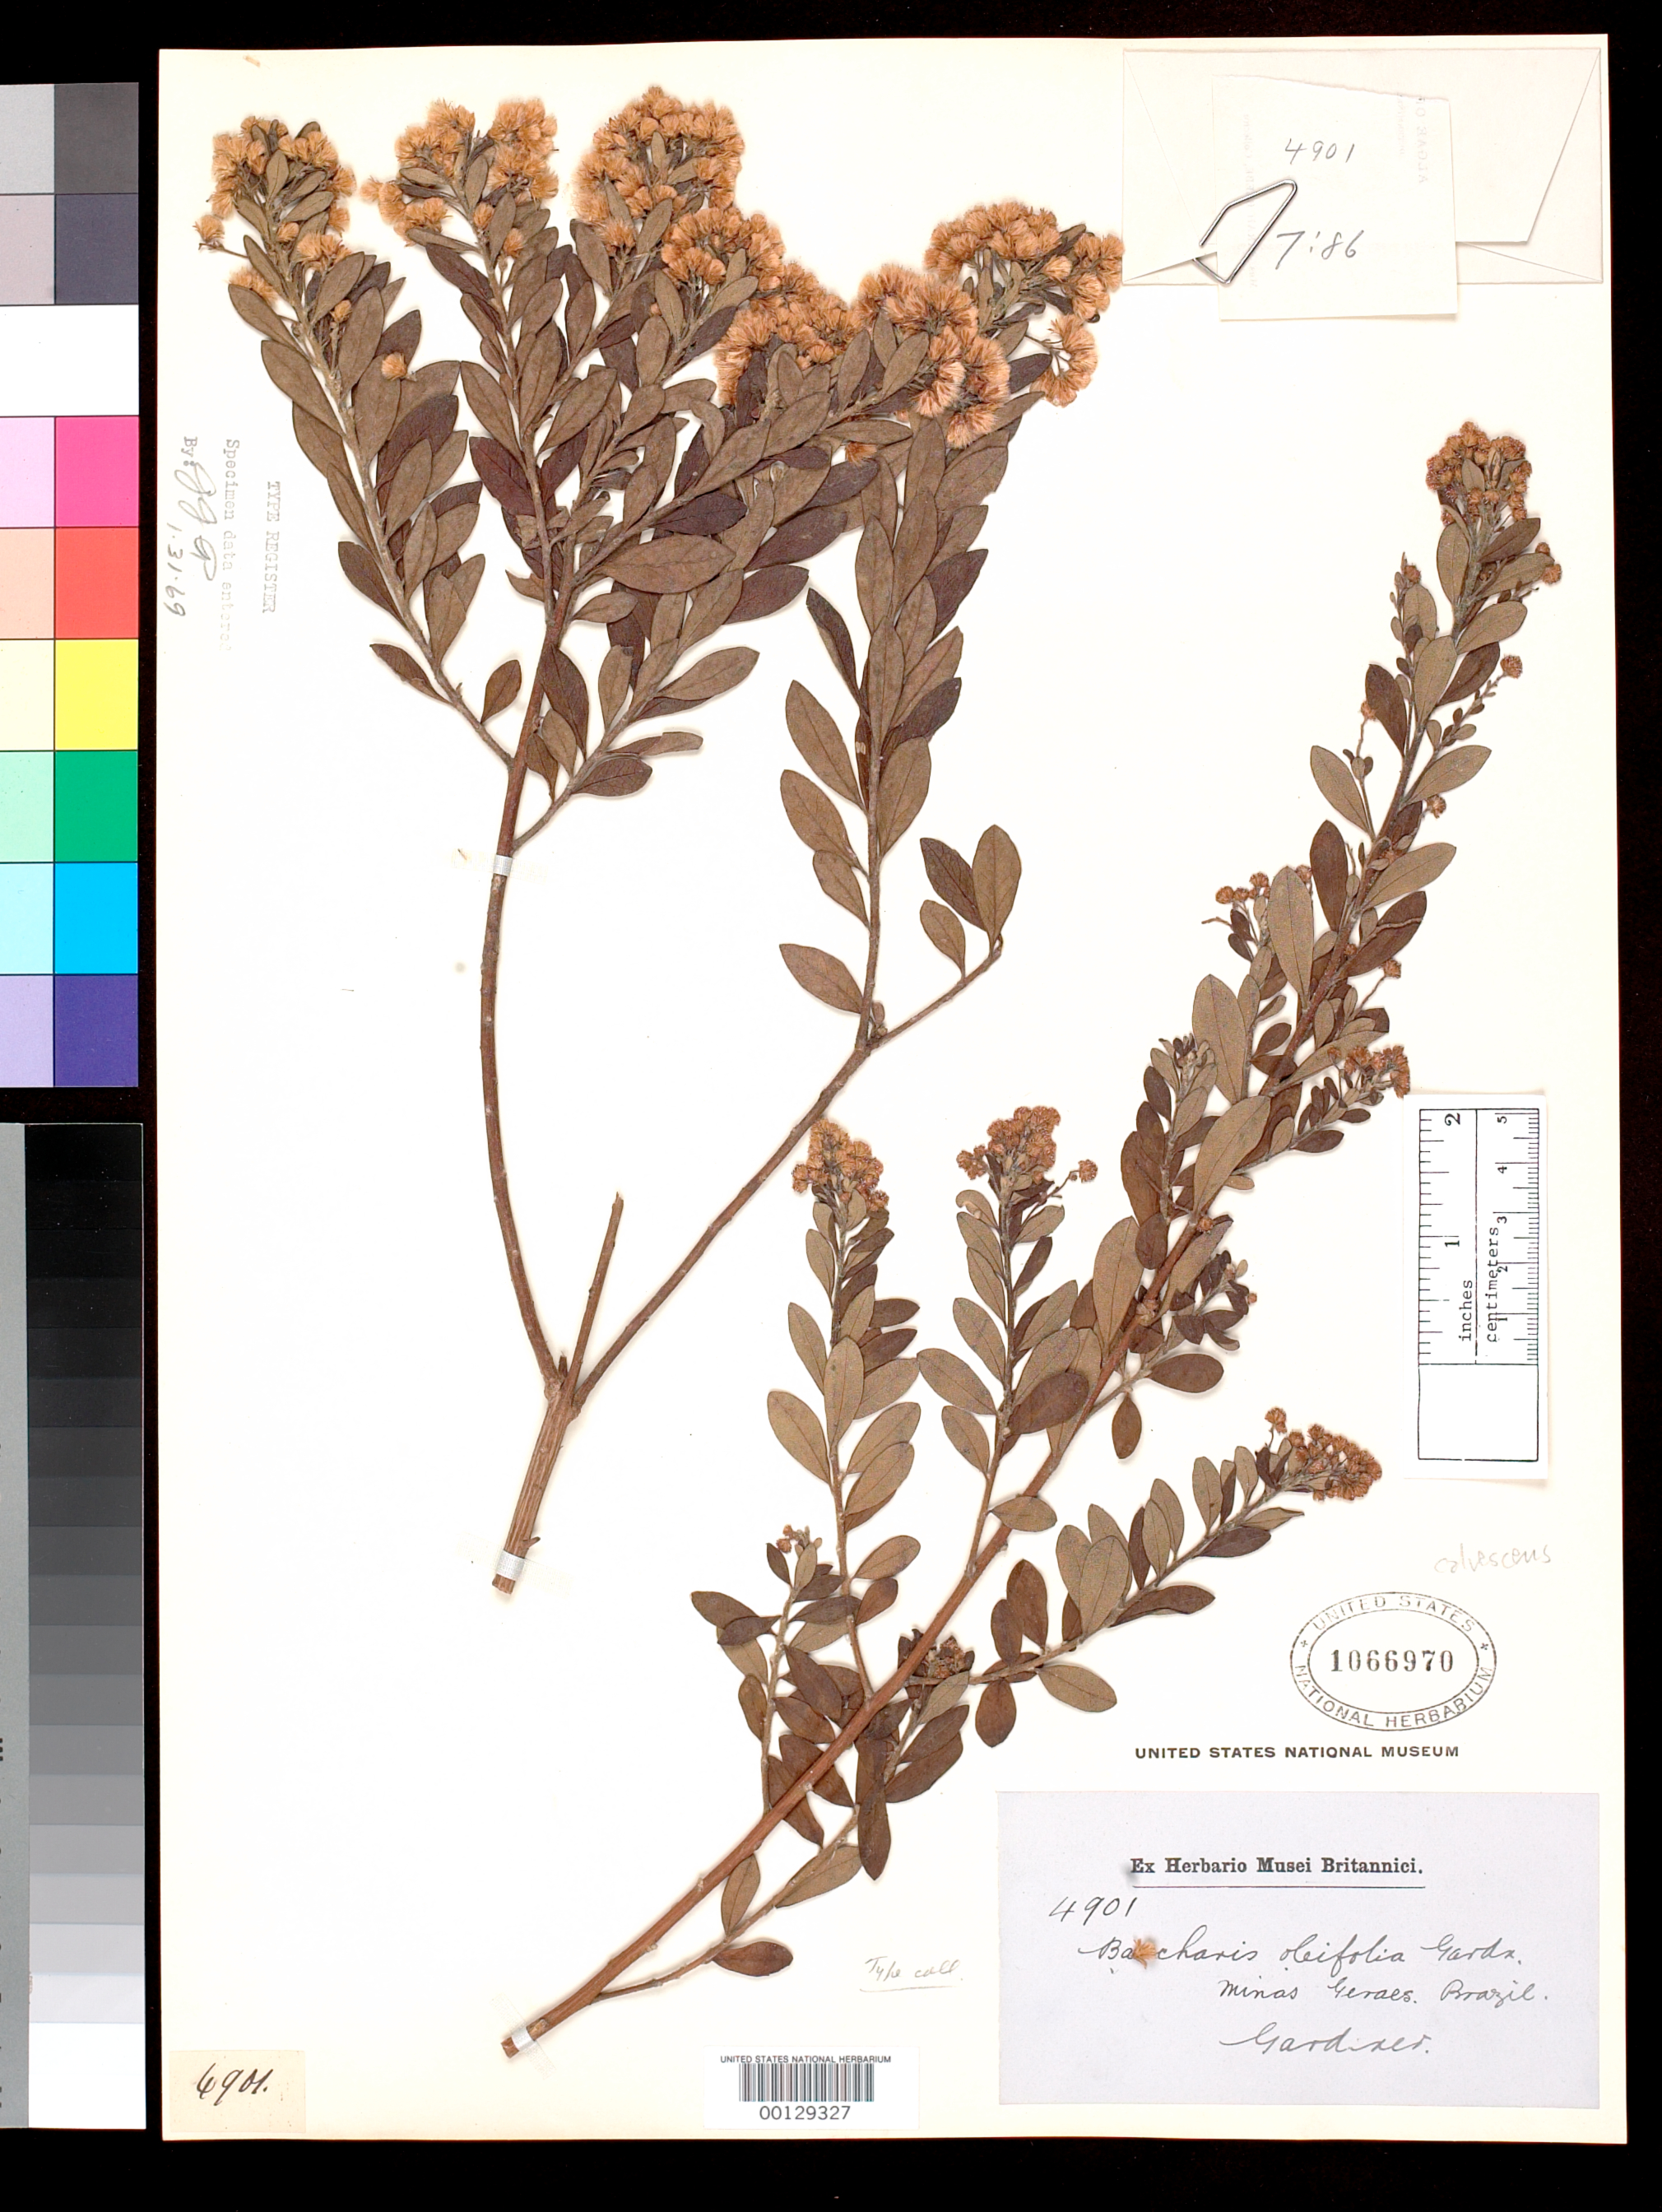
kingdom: Plantae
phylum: Tracheophyta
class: Magnoliopsida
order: Asterales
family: Asteraceae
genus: Baccharis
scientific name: Baccharis oleifolia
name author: Gardner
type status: Isotype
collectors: G. Gardner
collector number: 4901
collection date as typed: Jul 1840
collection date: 1840-07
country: Brazil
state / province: Minas Gerais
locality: Diamond District.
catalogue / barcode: US 1066970